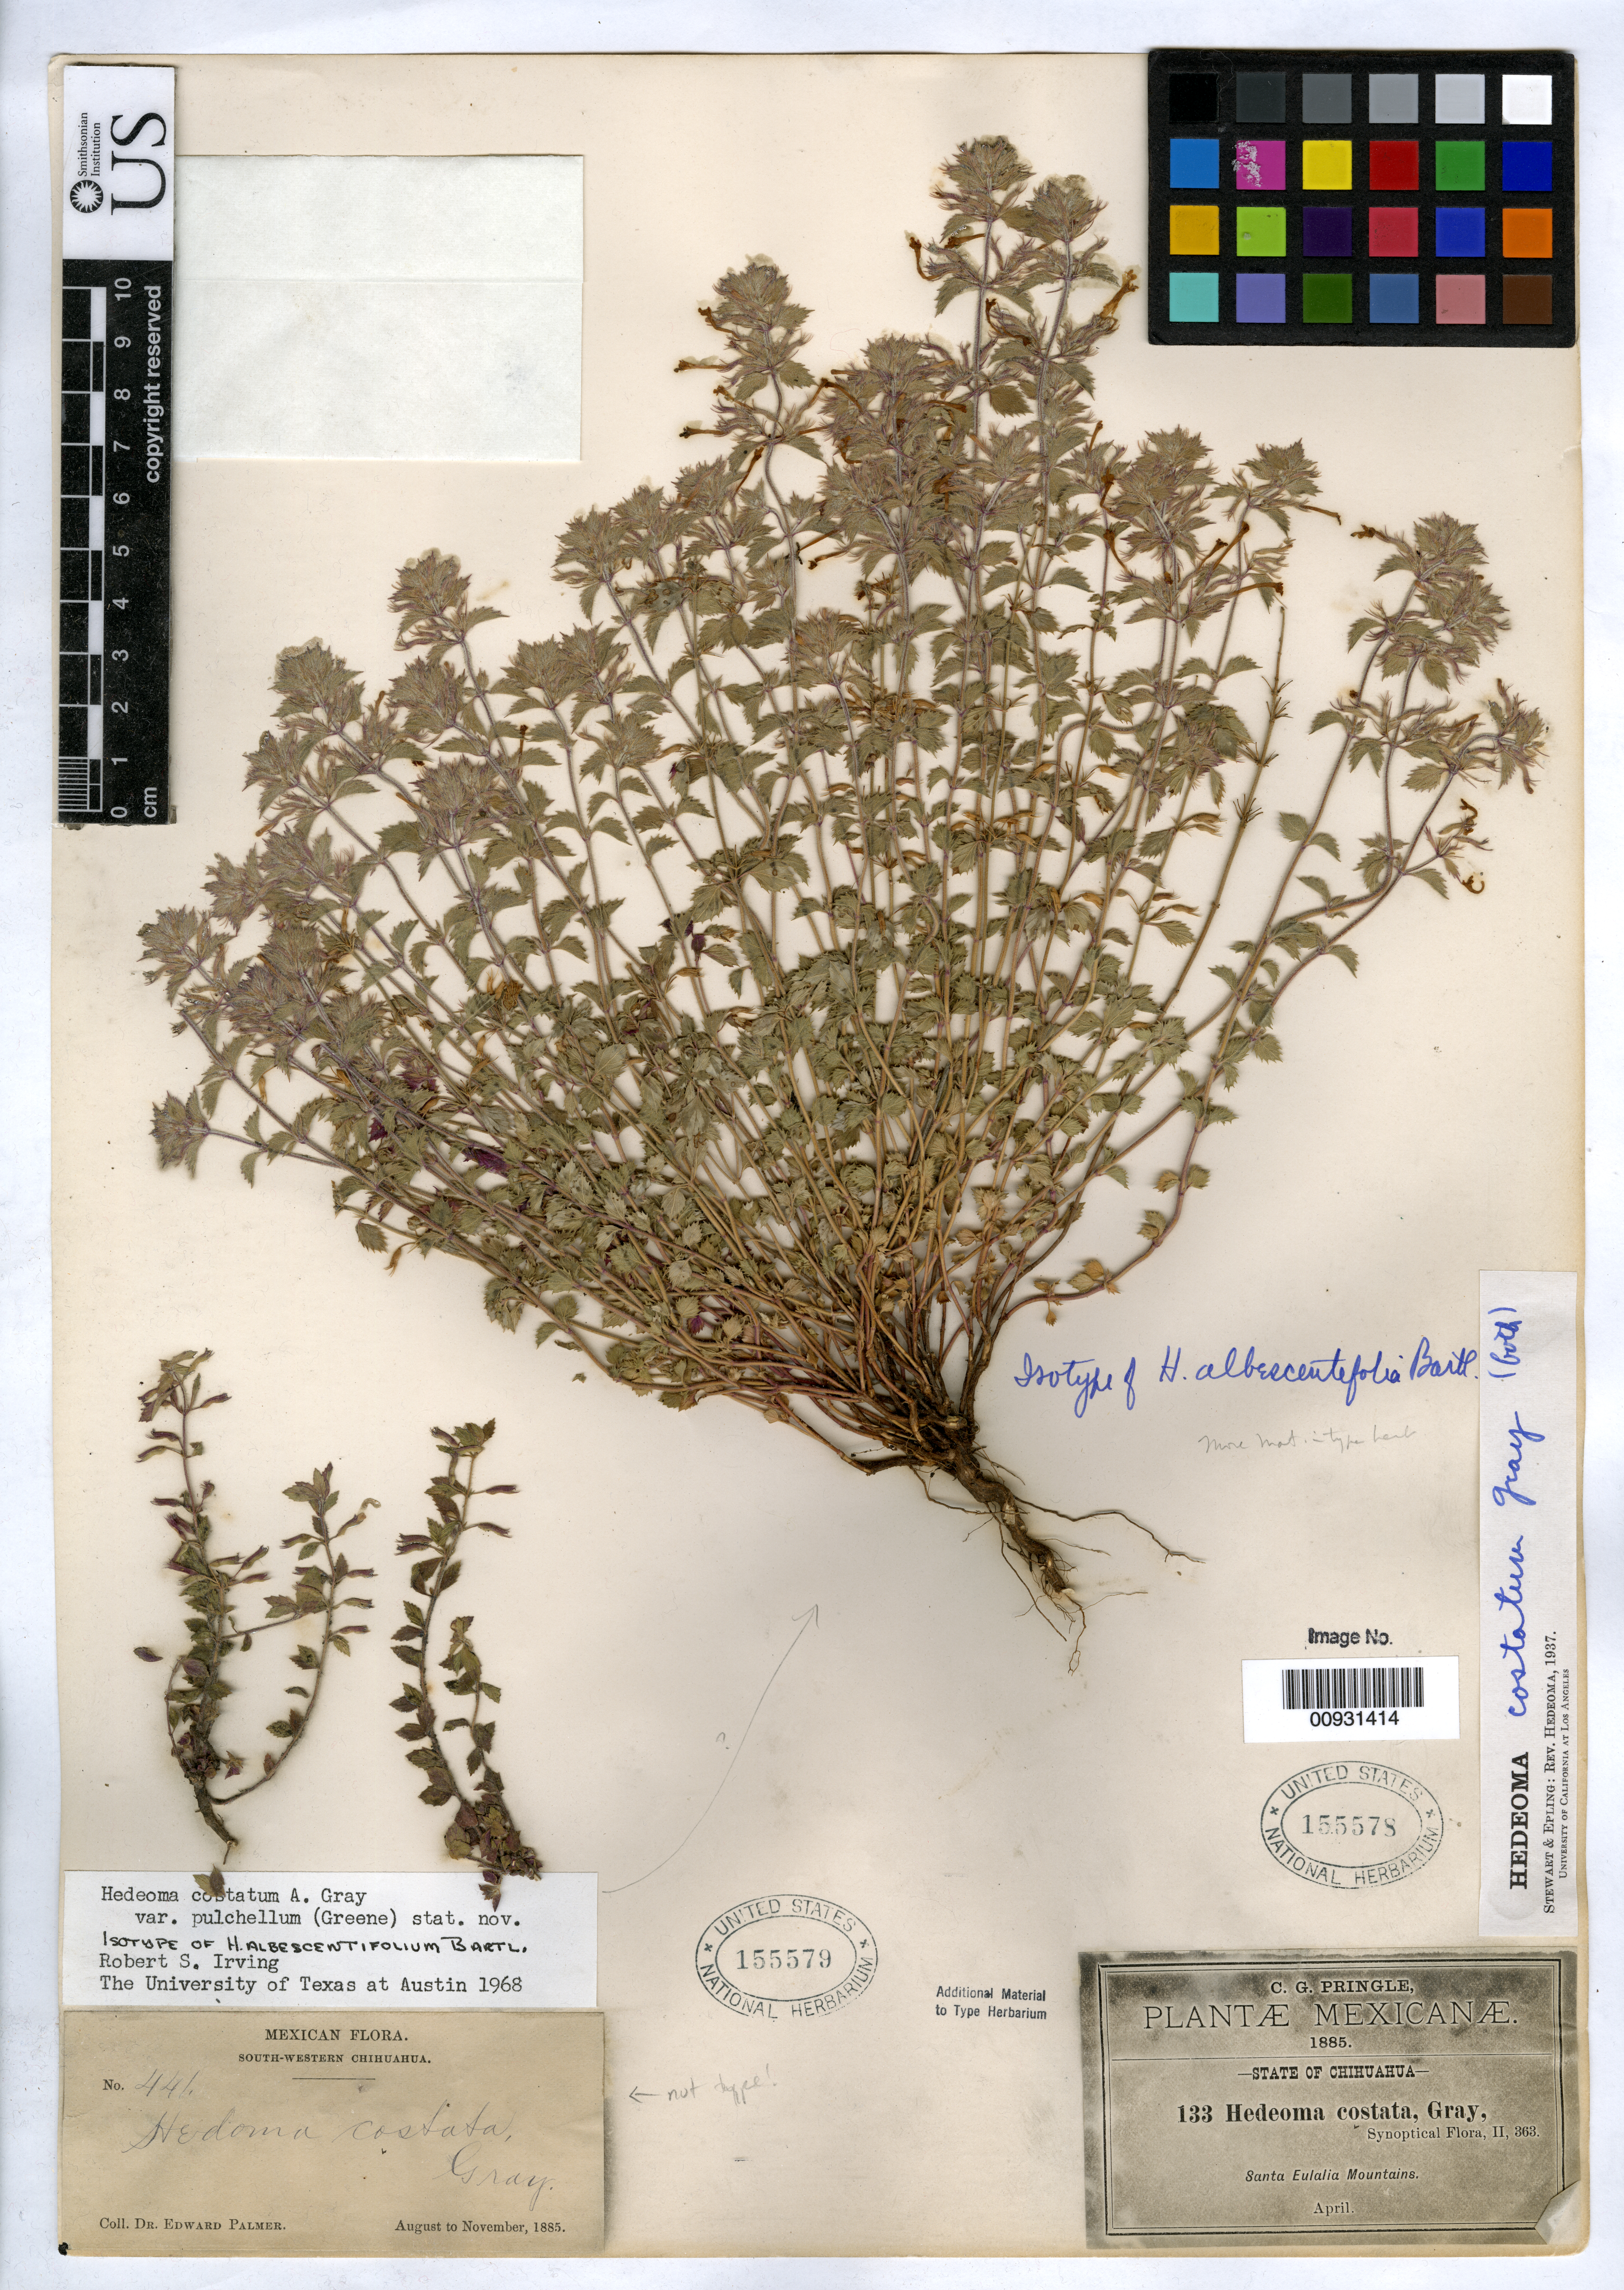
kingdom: Plantae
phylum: Tracheophyta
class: Magnoliopsida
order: Lamiales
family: Lamiaceae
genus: Hedeoma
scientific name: Hedeoma albescentifolia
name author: Bartlett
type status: Isotype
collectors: C. G. Pringle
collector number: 133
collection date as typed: Apr 1885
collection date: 1885-04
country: Mexico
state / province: Chihuahua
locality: Santa Eulalia Mountains.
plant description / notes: Second specimen mounted on same sheet (Palmer 441, USNH 155579) is not type material.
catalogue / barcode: US 155578